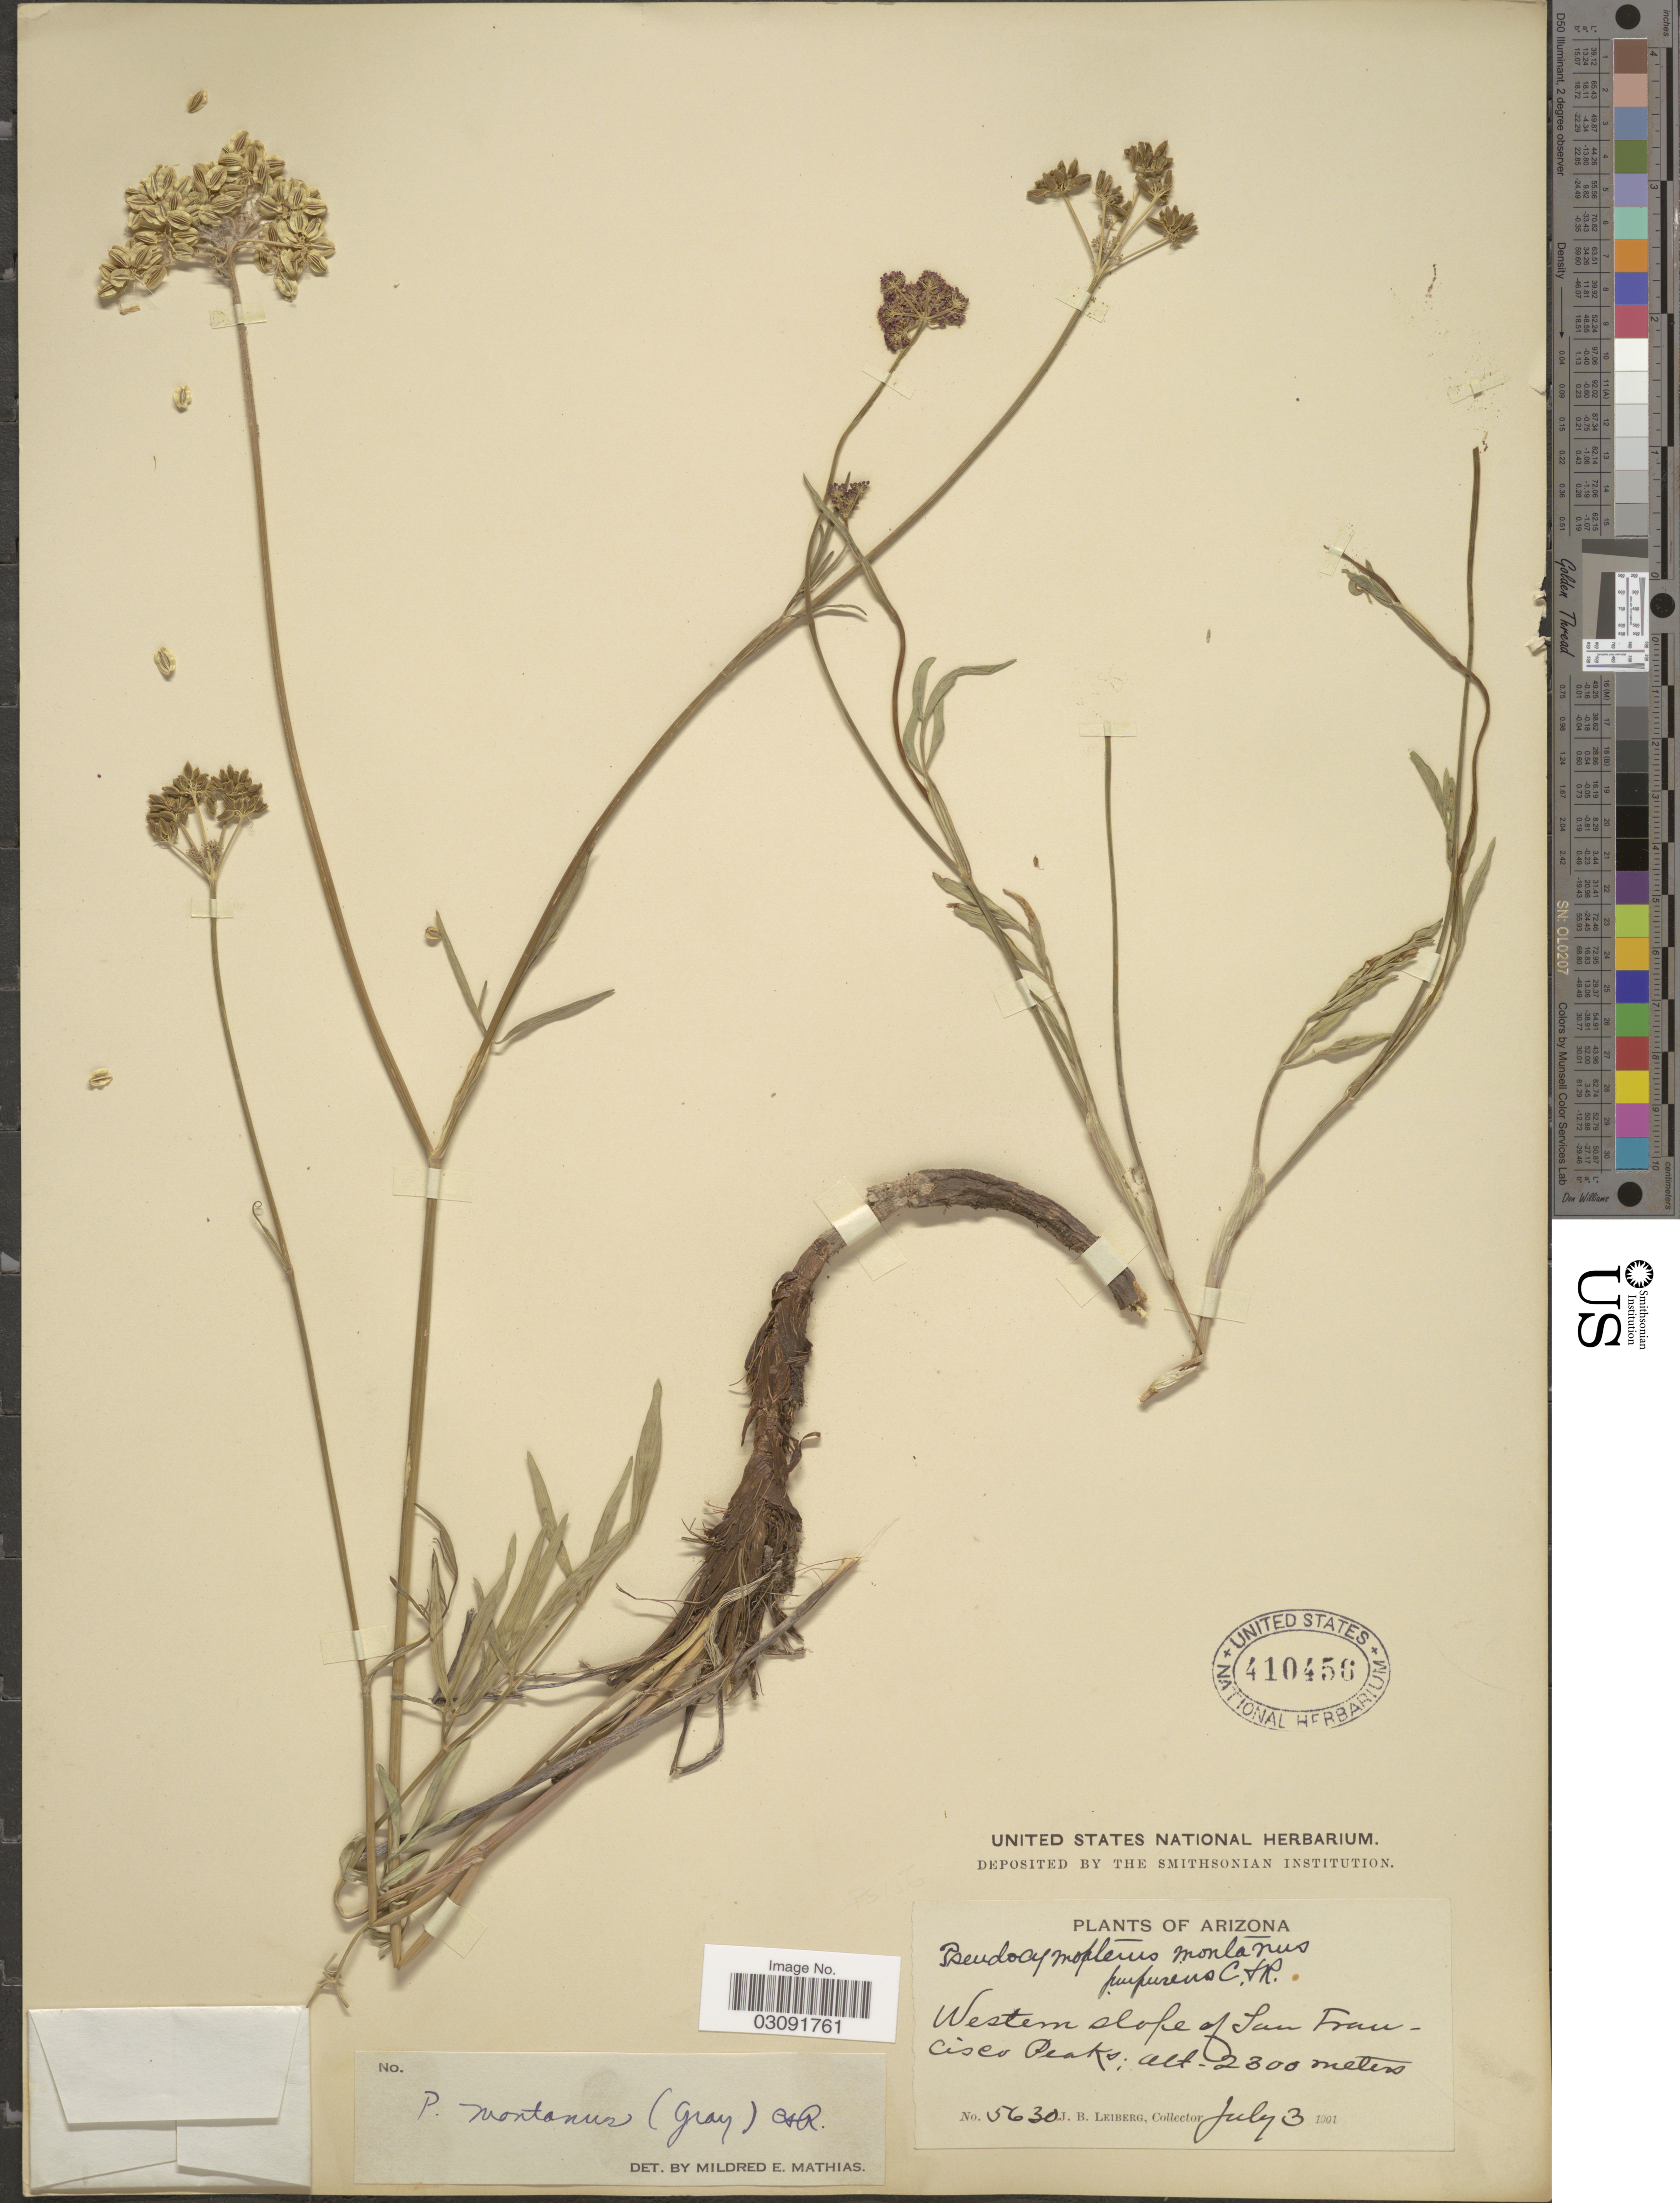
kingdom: Plantae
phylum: Tracheophyta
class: Magnoliopsida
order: Apiales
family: Apiaceae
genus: Pseudocymopterus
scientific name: Pseudocymopterus montanus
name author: (A. Gray) J.M. Coult. & Rose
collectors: J. B. Leiberg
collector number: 5630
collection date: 1901-07-03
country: United States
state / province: Arizona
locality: Western slope of San Francisco Peaks.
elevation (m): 2300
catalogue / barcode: US 410456